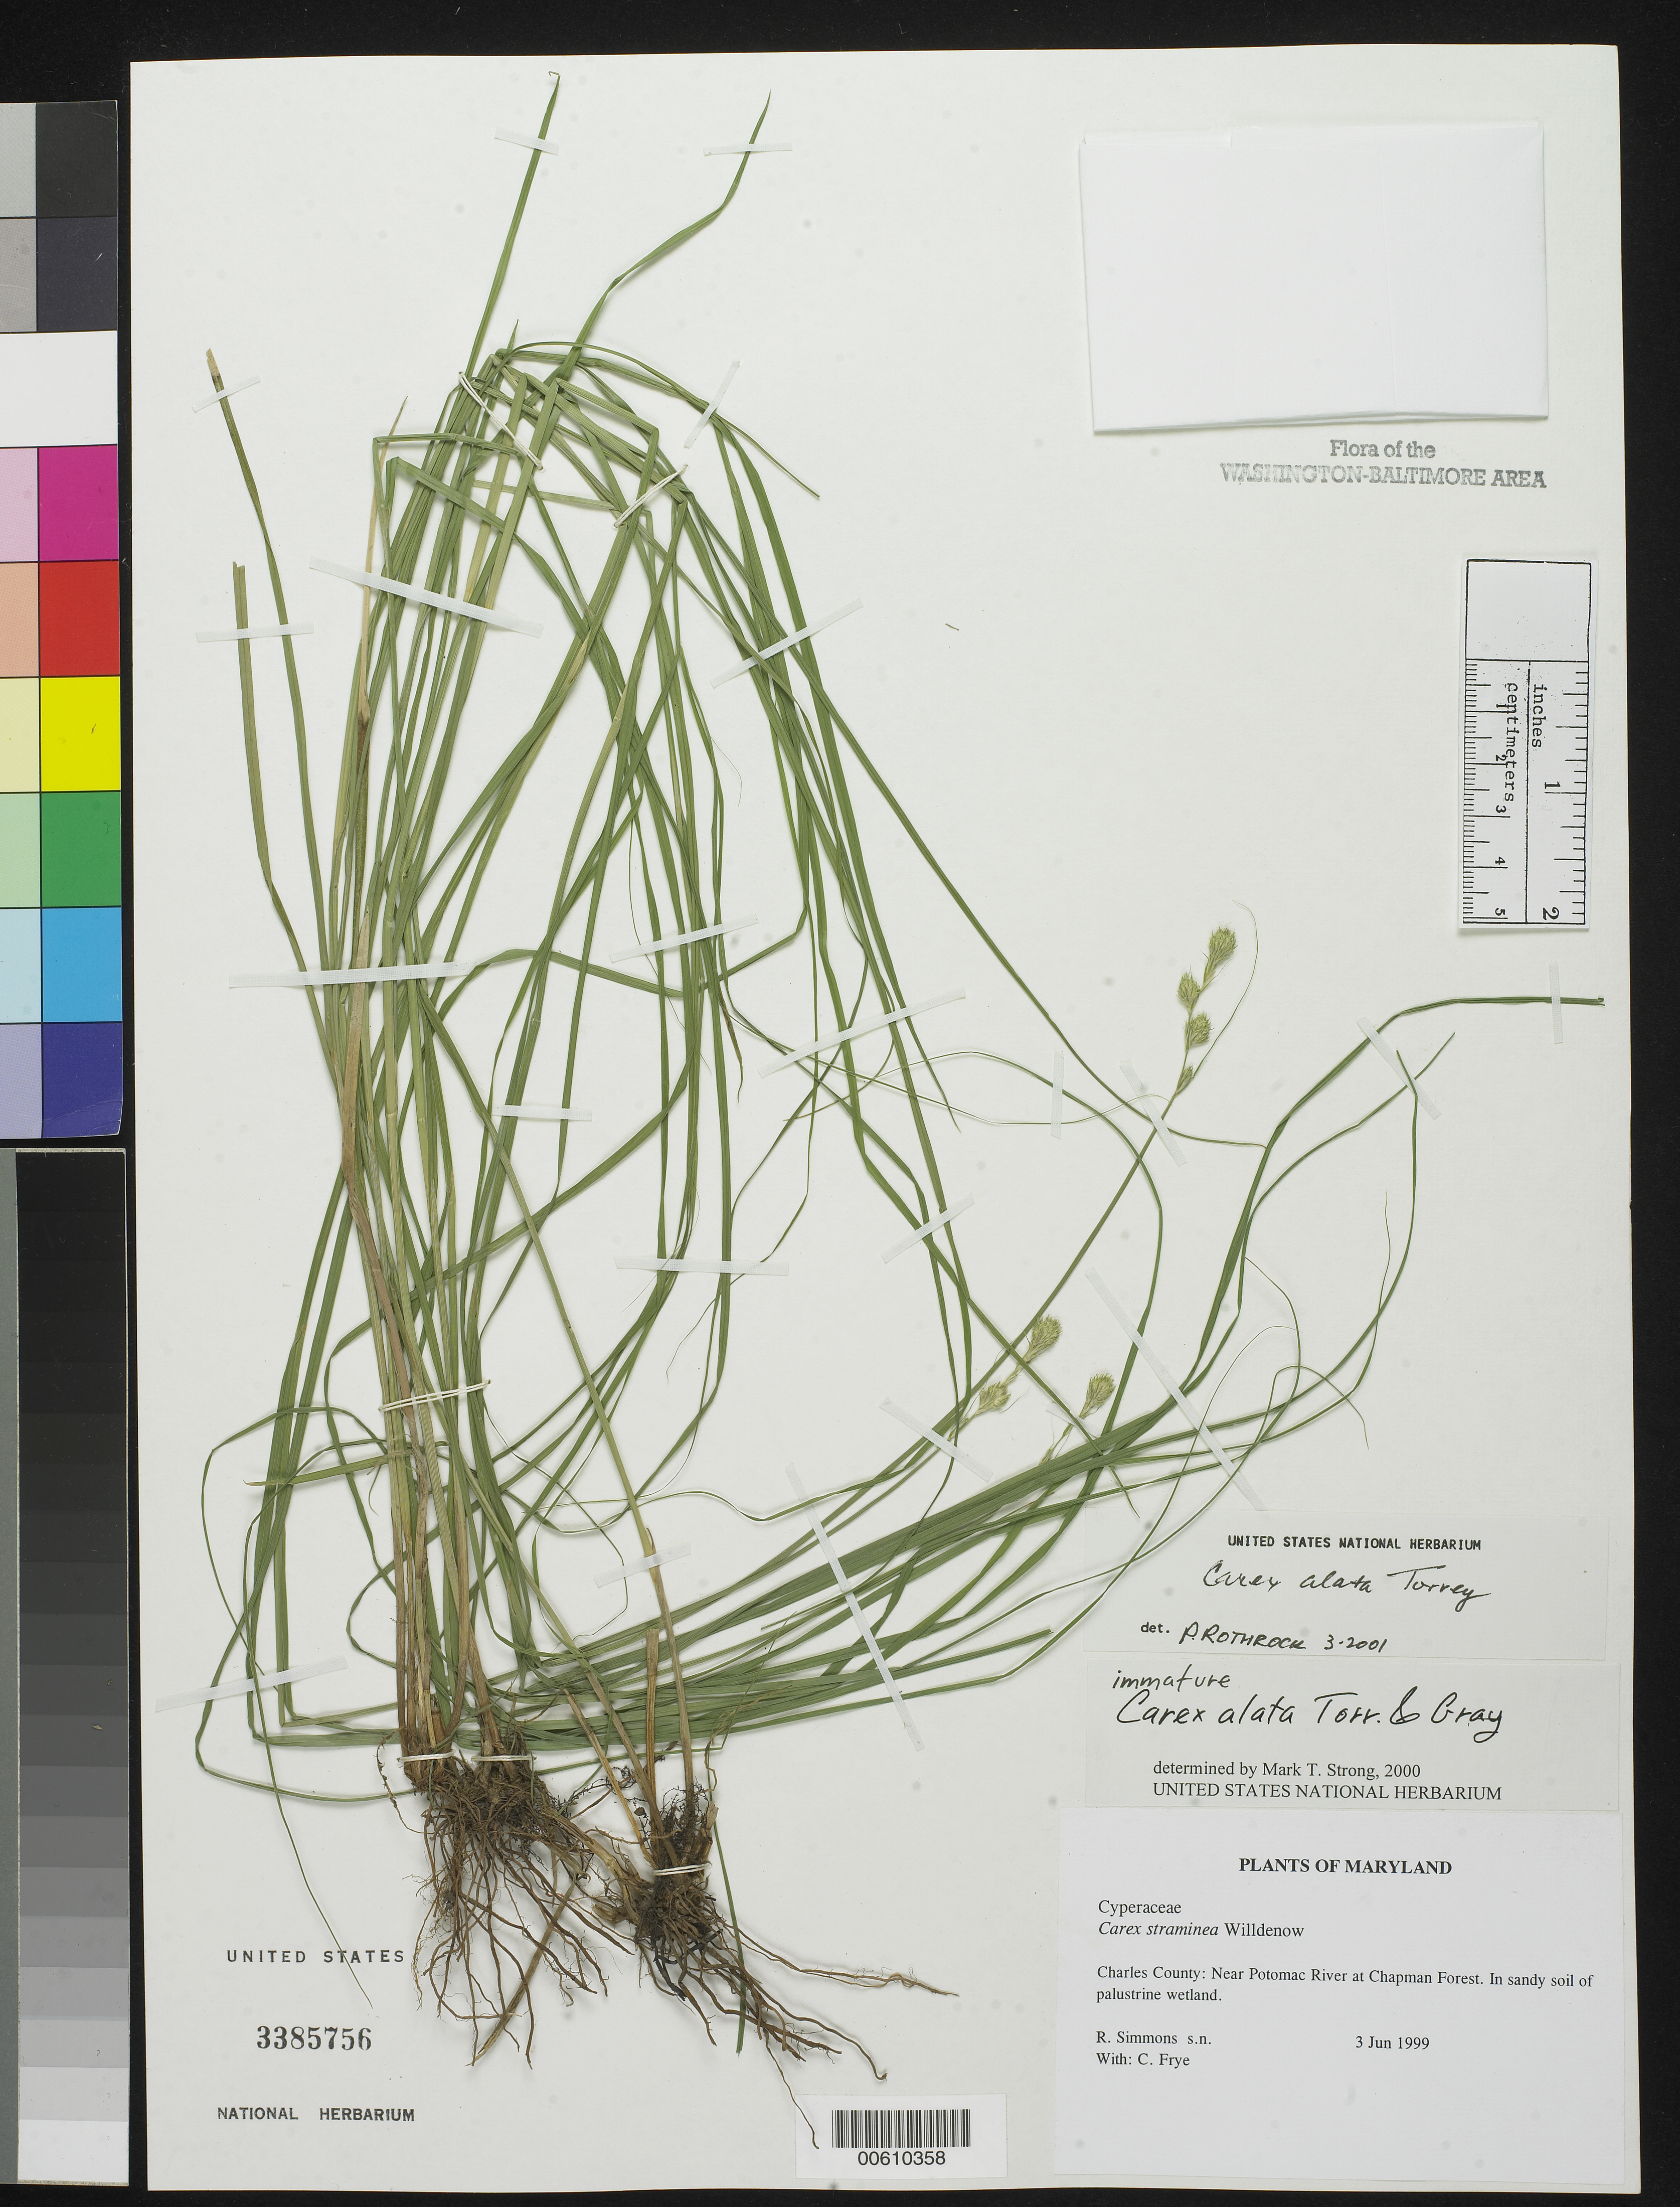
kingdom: Plantae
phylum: Tracheophyta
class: Liliopsida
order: Poales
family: Cyperaceae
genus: Carex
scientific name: Carex straminea Willd ex Schkuhr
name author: Willd. ex Schkuhr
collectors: R. H. Simmons & C. Frye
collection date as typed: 03 Jun 1999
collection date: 1999-06-03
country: United States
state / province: Maryland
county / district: Charles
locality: Near Potomac River at Chapman Forest.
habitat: In sandy soil of palustrine wetland.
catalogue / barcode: US 3385756